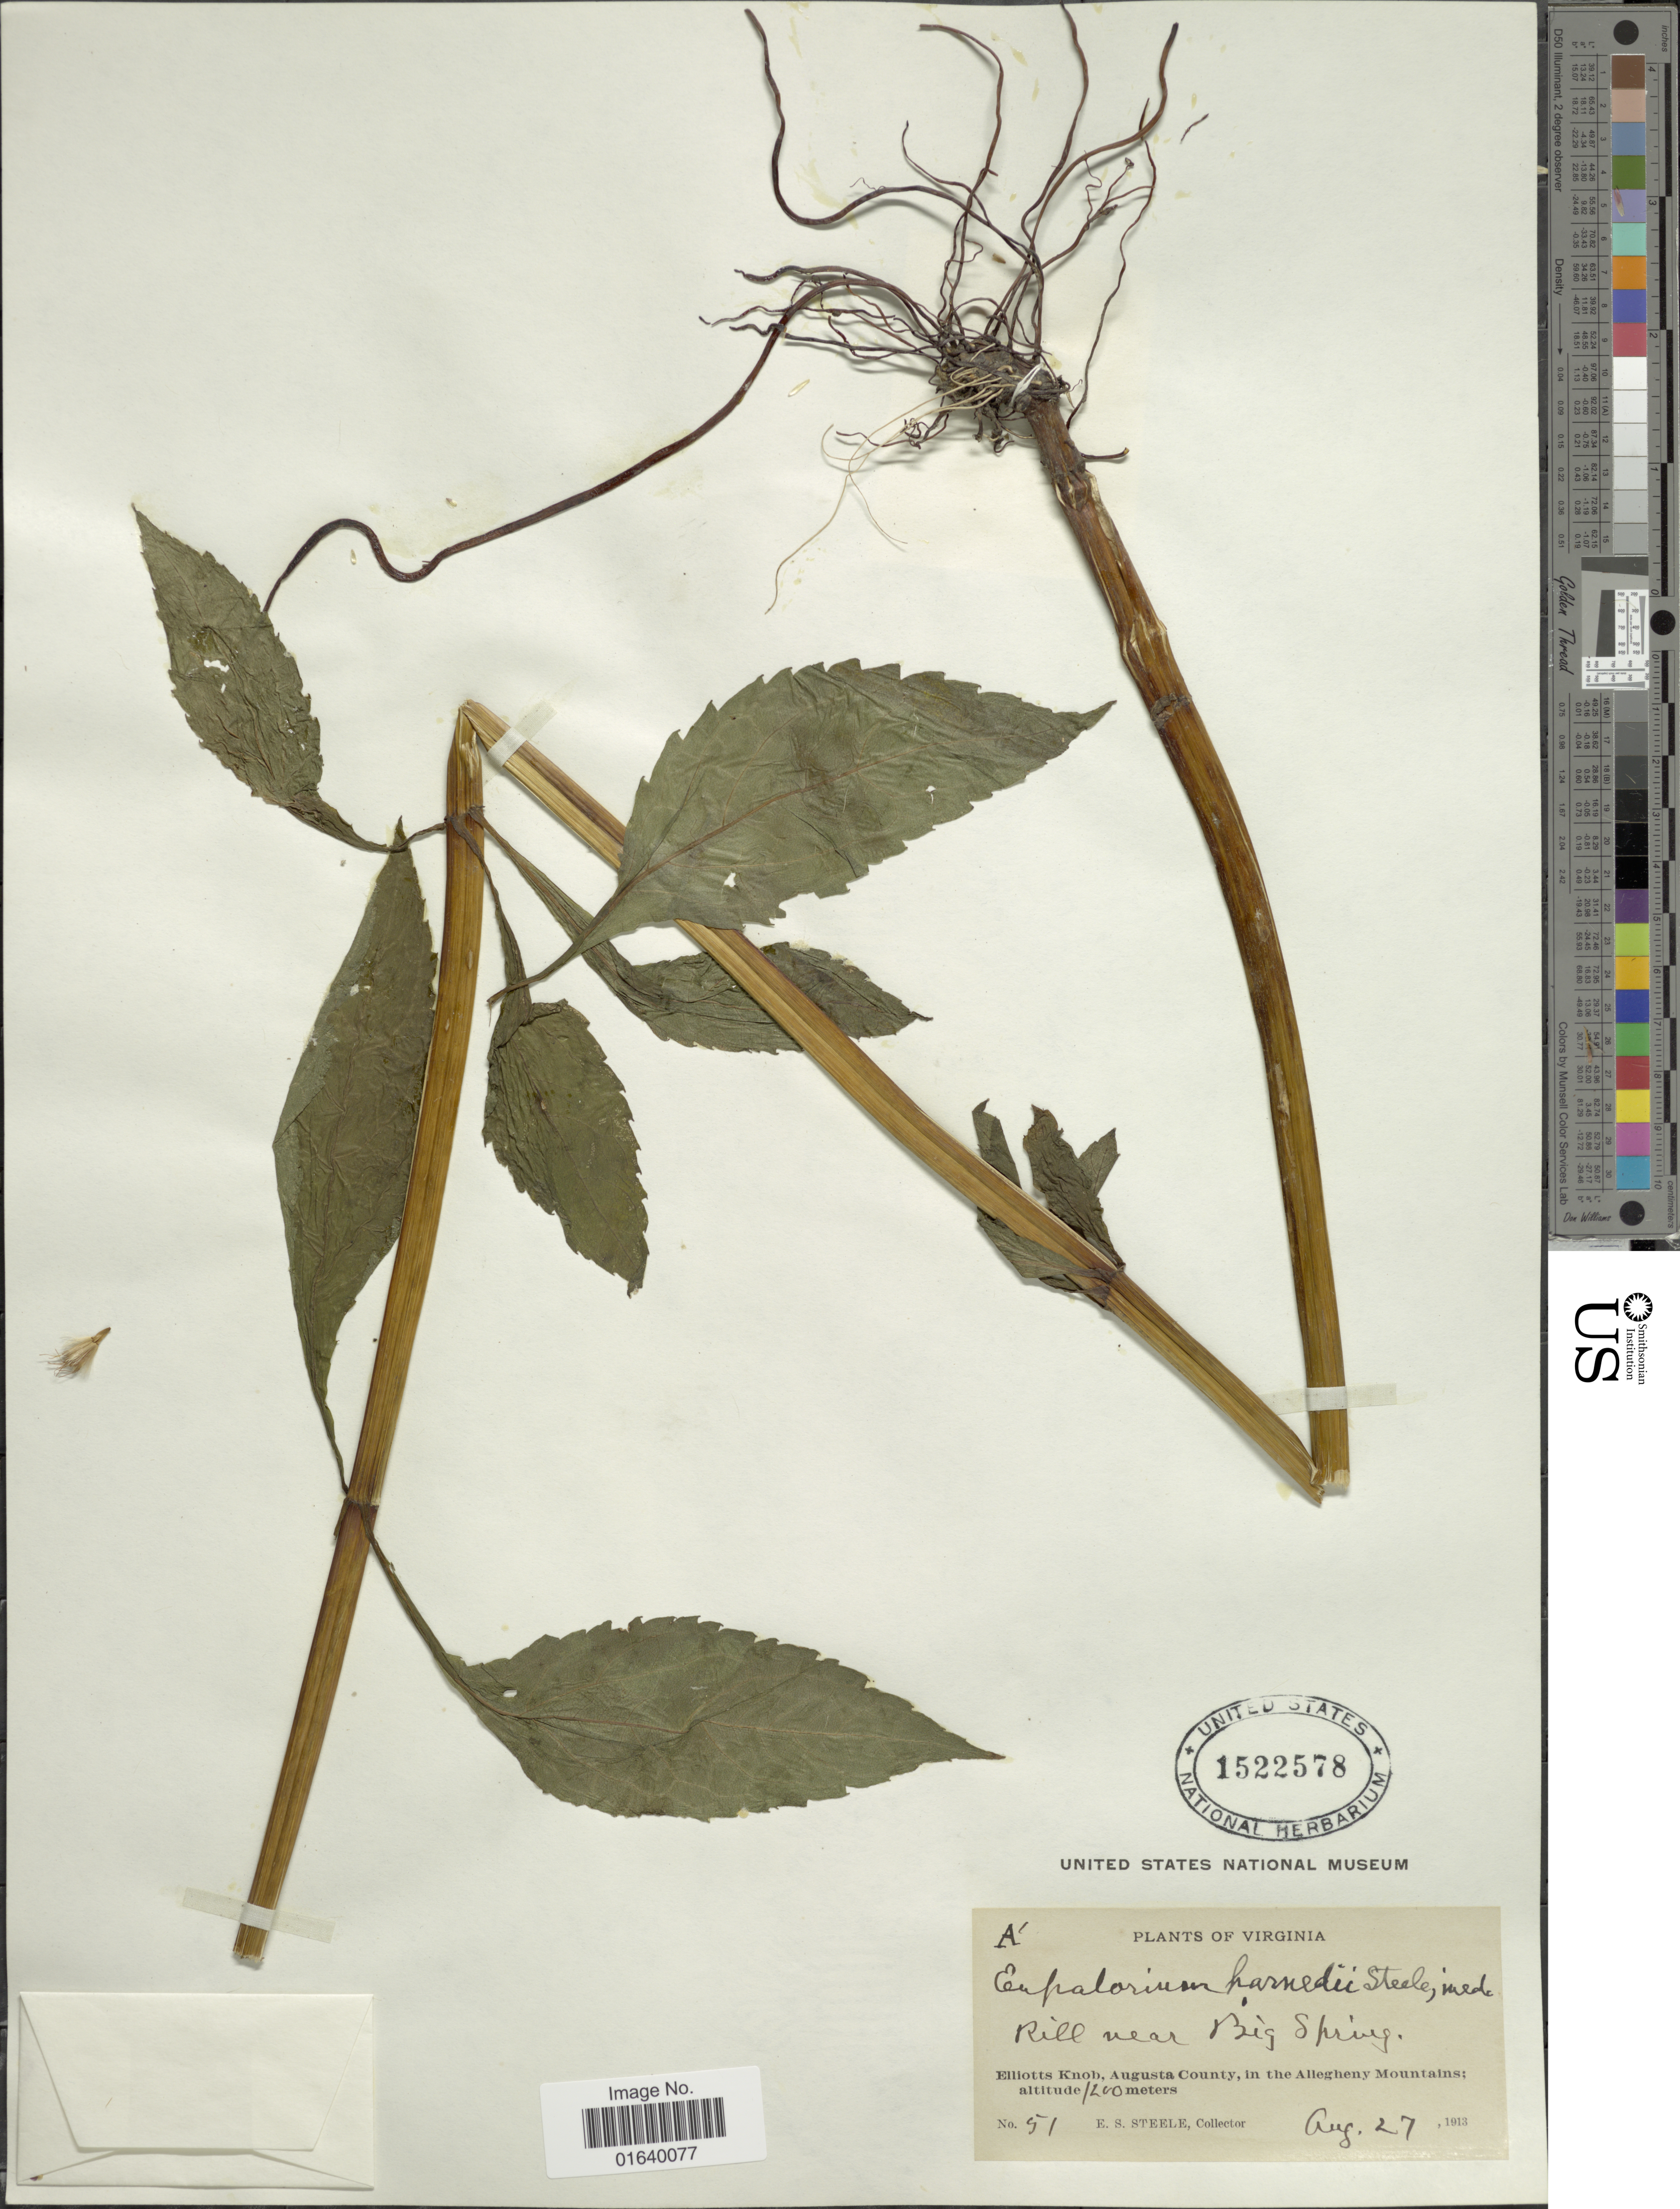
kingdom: Plantae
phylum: Tracheophyta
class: Magnoliopsida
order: Asterales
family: Asteraceae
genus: Eupatorium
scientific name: Eupatorium purpureum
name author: (L.) E.E. Lamont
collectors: E. Steele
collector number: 51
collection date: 1913-08-27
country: United States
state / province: Virginia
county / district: Augusta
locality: Rill near Big Spring, Elliotts Knob, Augusta County, in the Allegheny Mountains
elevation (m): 1200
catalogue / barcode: US 1522578